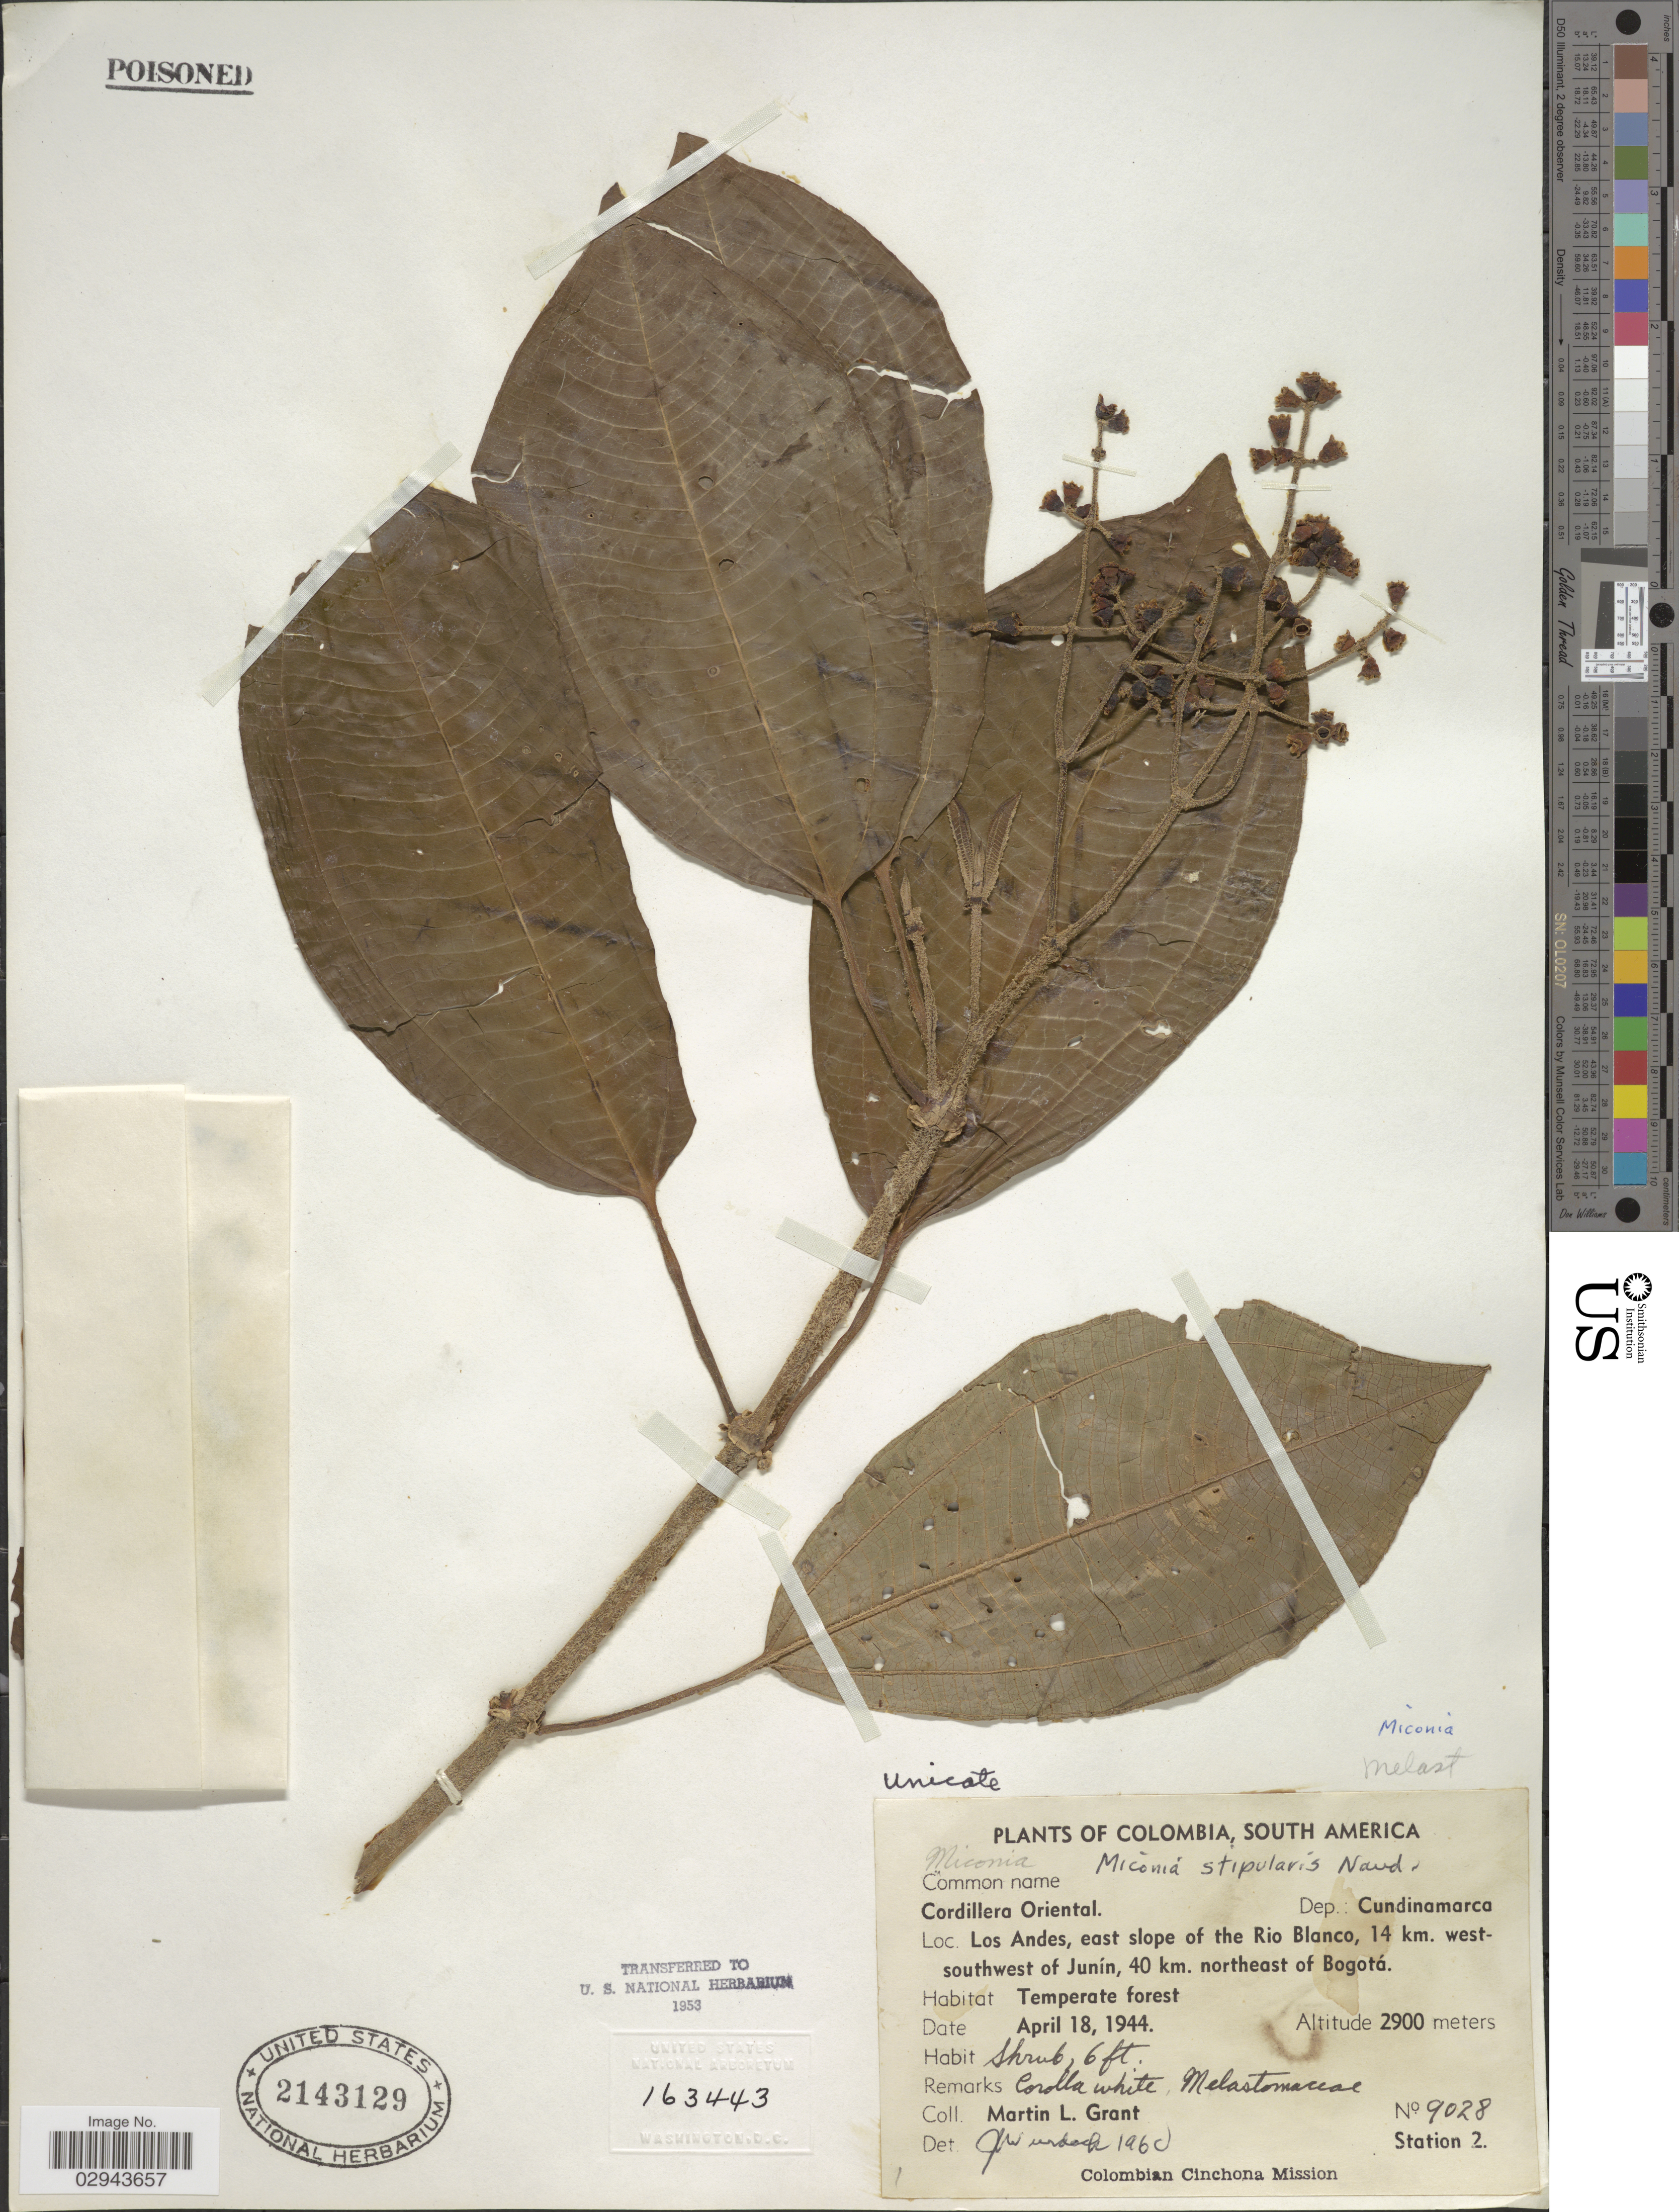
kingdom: Plantae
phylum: Tracheophyta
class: Magnoliopsida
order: Myrtales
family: Melastomataceae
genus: Miconia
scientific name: Miconia stipularis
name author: Naudin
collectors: M. L. Grant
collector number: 9028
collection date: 1944-04-18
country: Colombia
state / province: Cundinamarca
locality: Cordillera Oriental. Dep.: Cundinamarca. Los Andes, east slope of the Rio Blanco, 14 km. west-southwest of Junín, 40 km. northeast of Bogotá.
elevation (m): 2900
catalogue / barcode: US 2143129